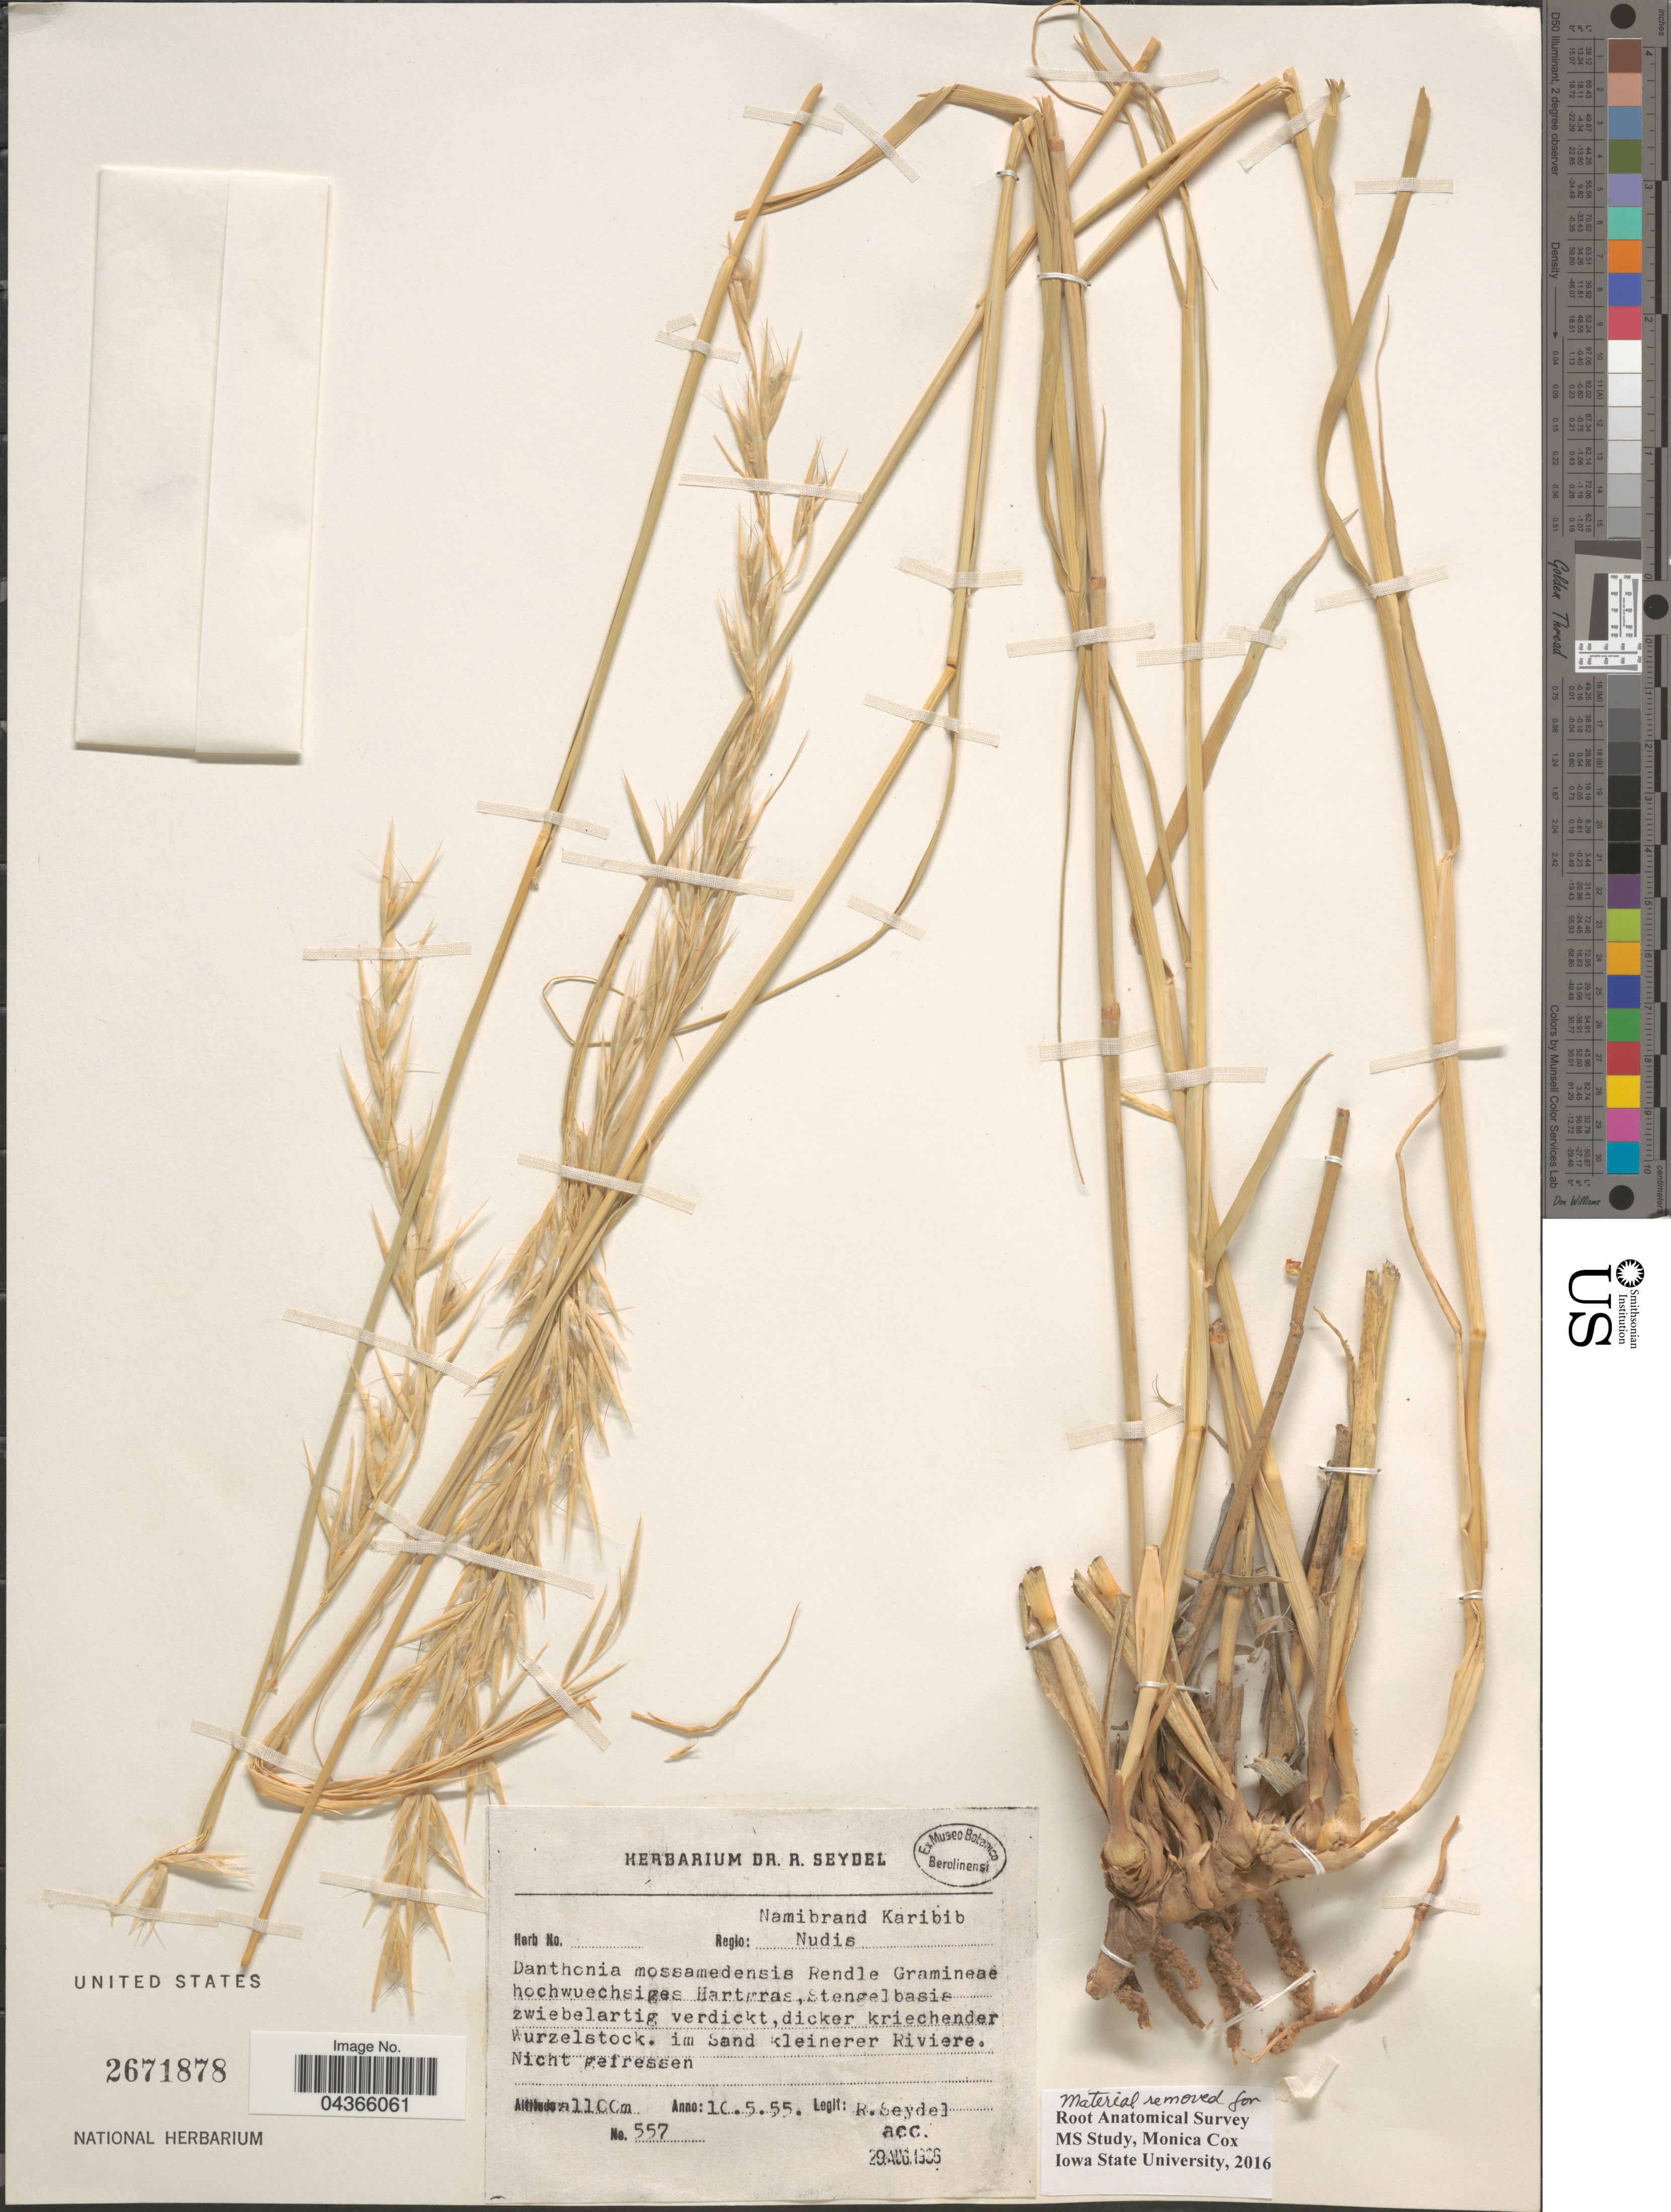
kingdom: Plantae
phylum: Tracheophyta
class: Liliopsida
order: Poales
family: Poaceae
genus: Centropodia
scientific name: Centropodia mossamedensis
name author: (Rendle) Cope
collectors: R. Seydel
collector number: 557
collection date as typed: Transcribed d/m/y: 10/5/55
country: Namibia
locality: Regio Namibrand Karibib Nudis. Im Sand kleinerer Riviere.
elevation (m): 1100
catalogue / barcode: US 2671878